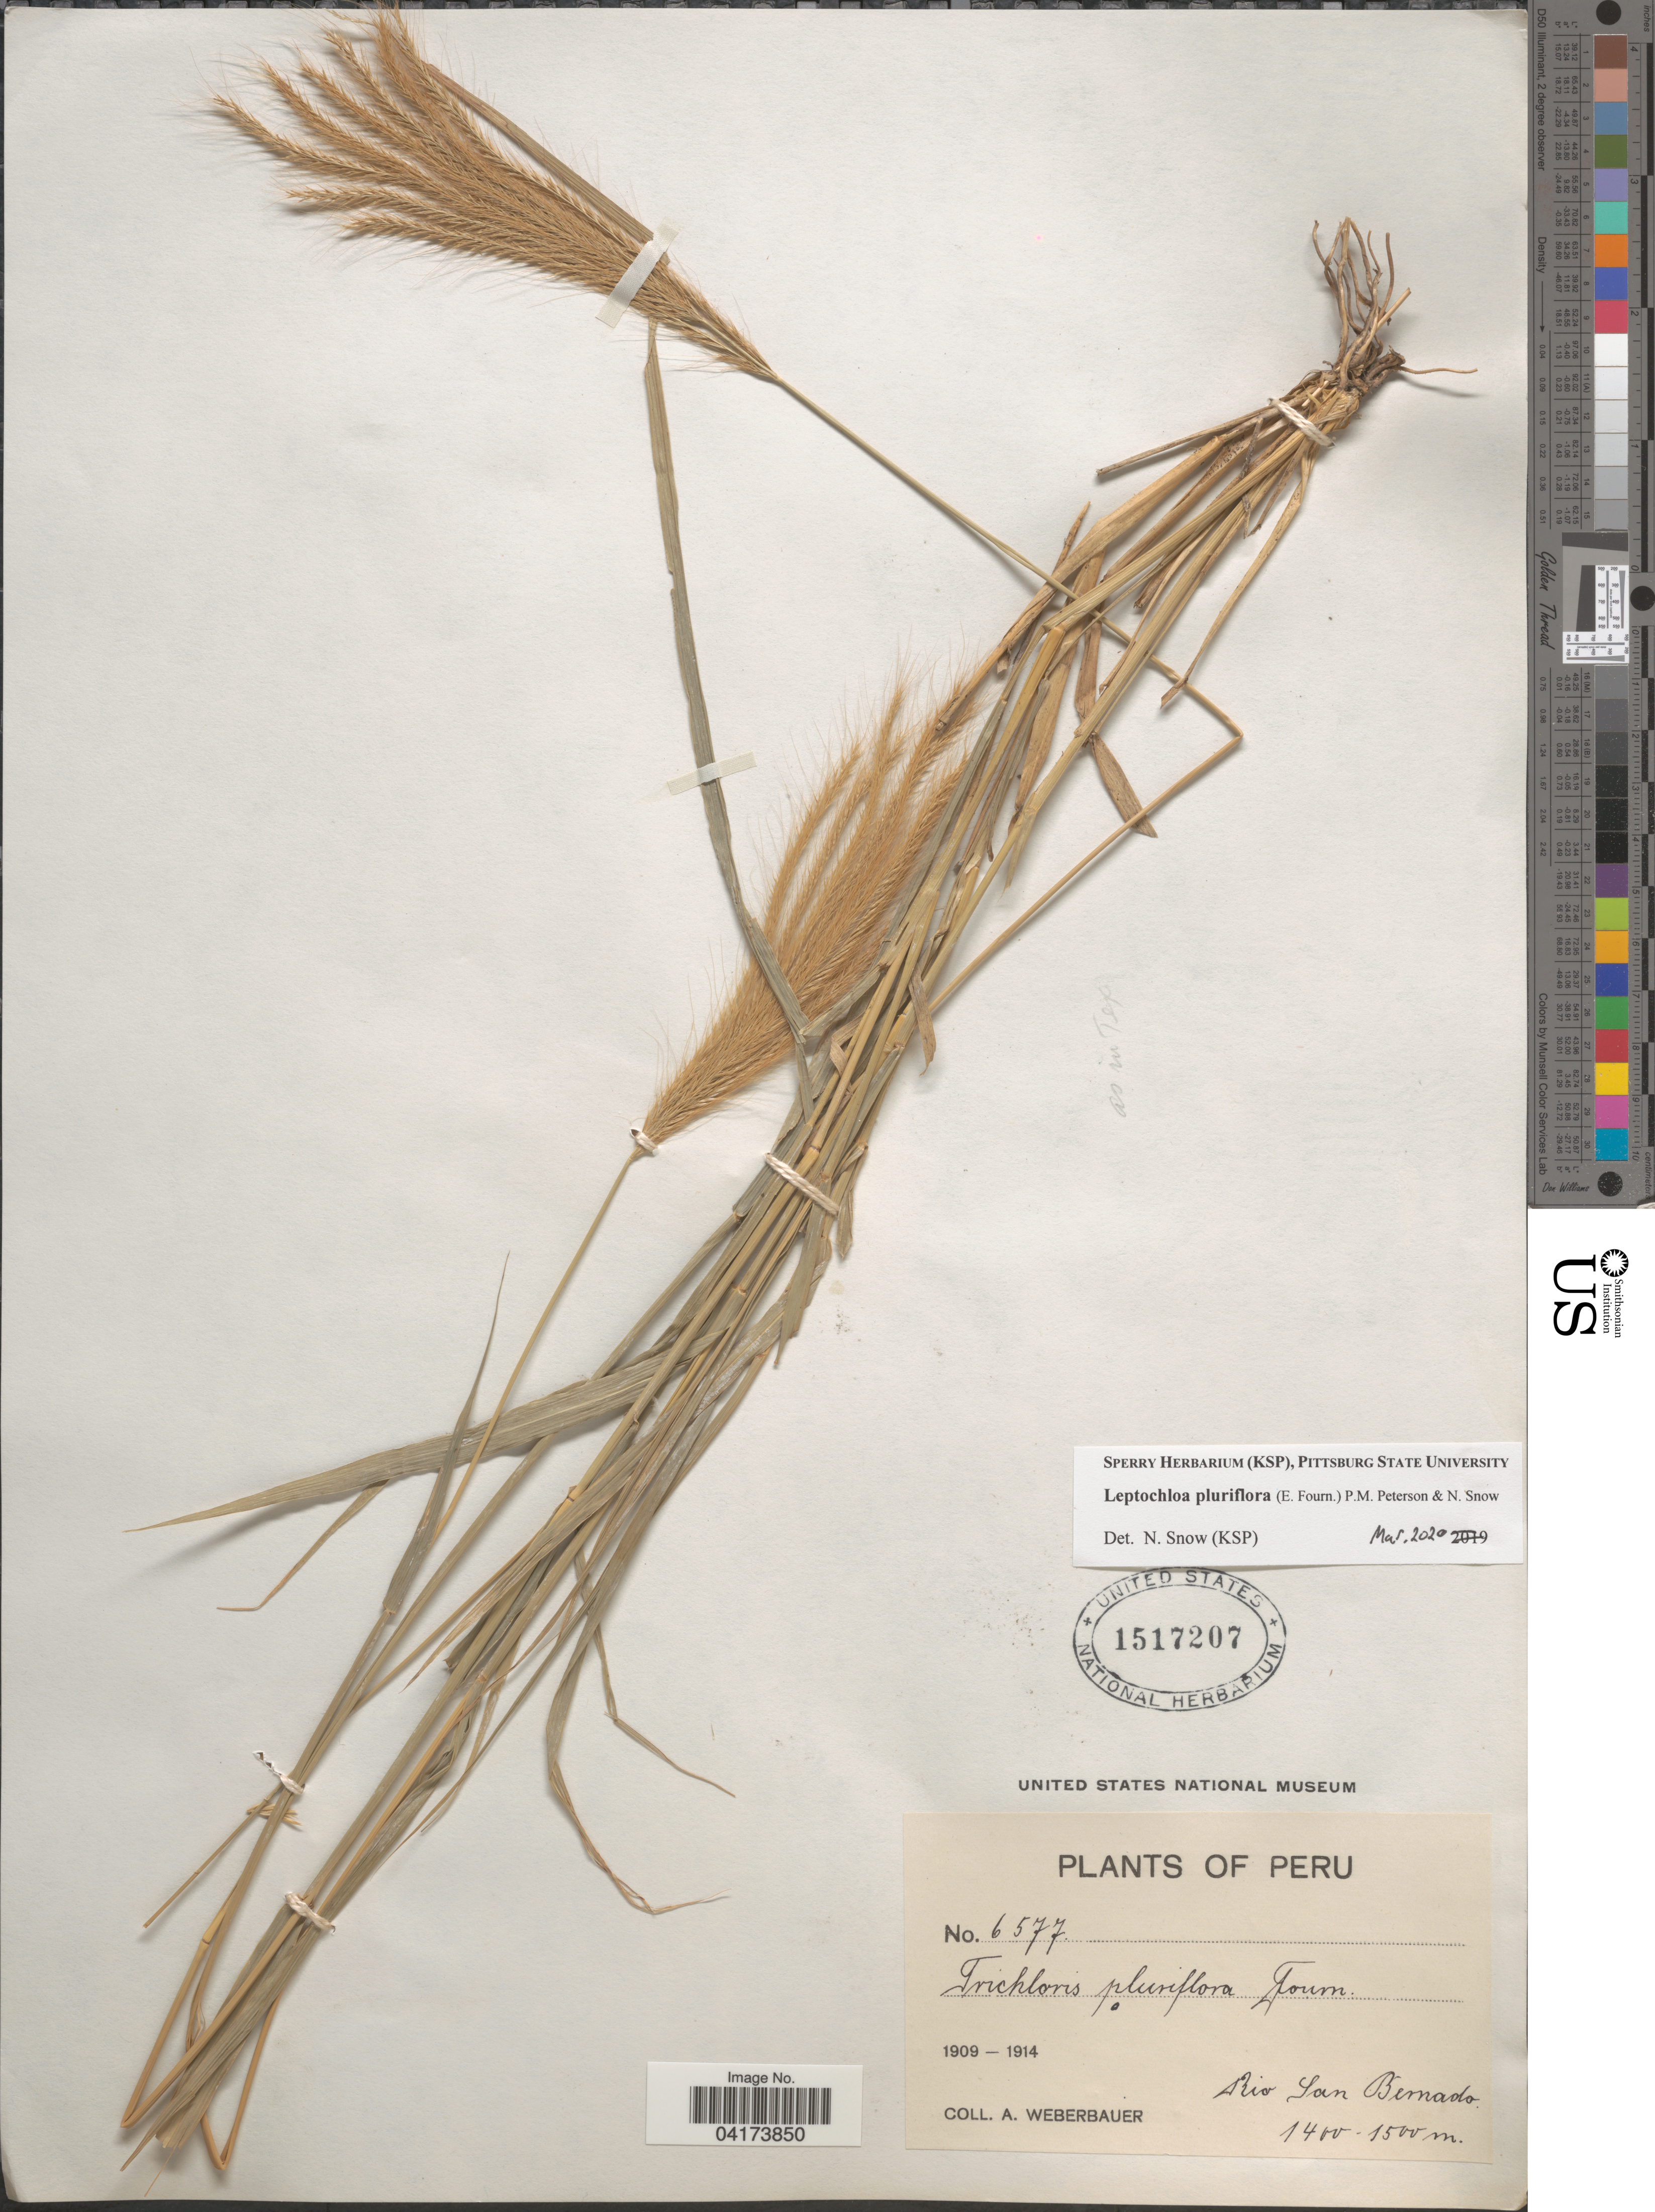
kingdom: Plantae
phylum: Tracheophyta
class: Liliopsida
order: Poales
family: Poaceae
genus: Leptochloa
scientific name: Leptochloa pluriflora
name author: (E. Fourn.) P.M. Peterson & N. Snow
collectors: A. Weberbauer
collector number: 6577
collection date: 1909/1914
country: Peru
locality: Rio San Bernado.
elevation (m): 1400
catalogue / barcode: US 1517207